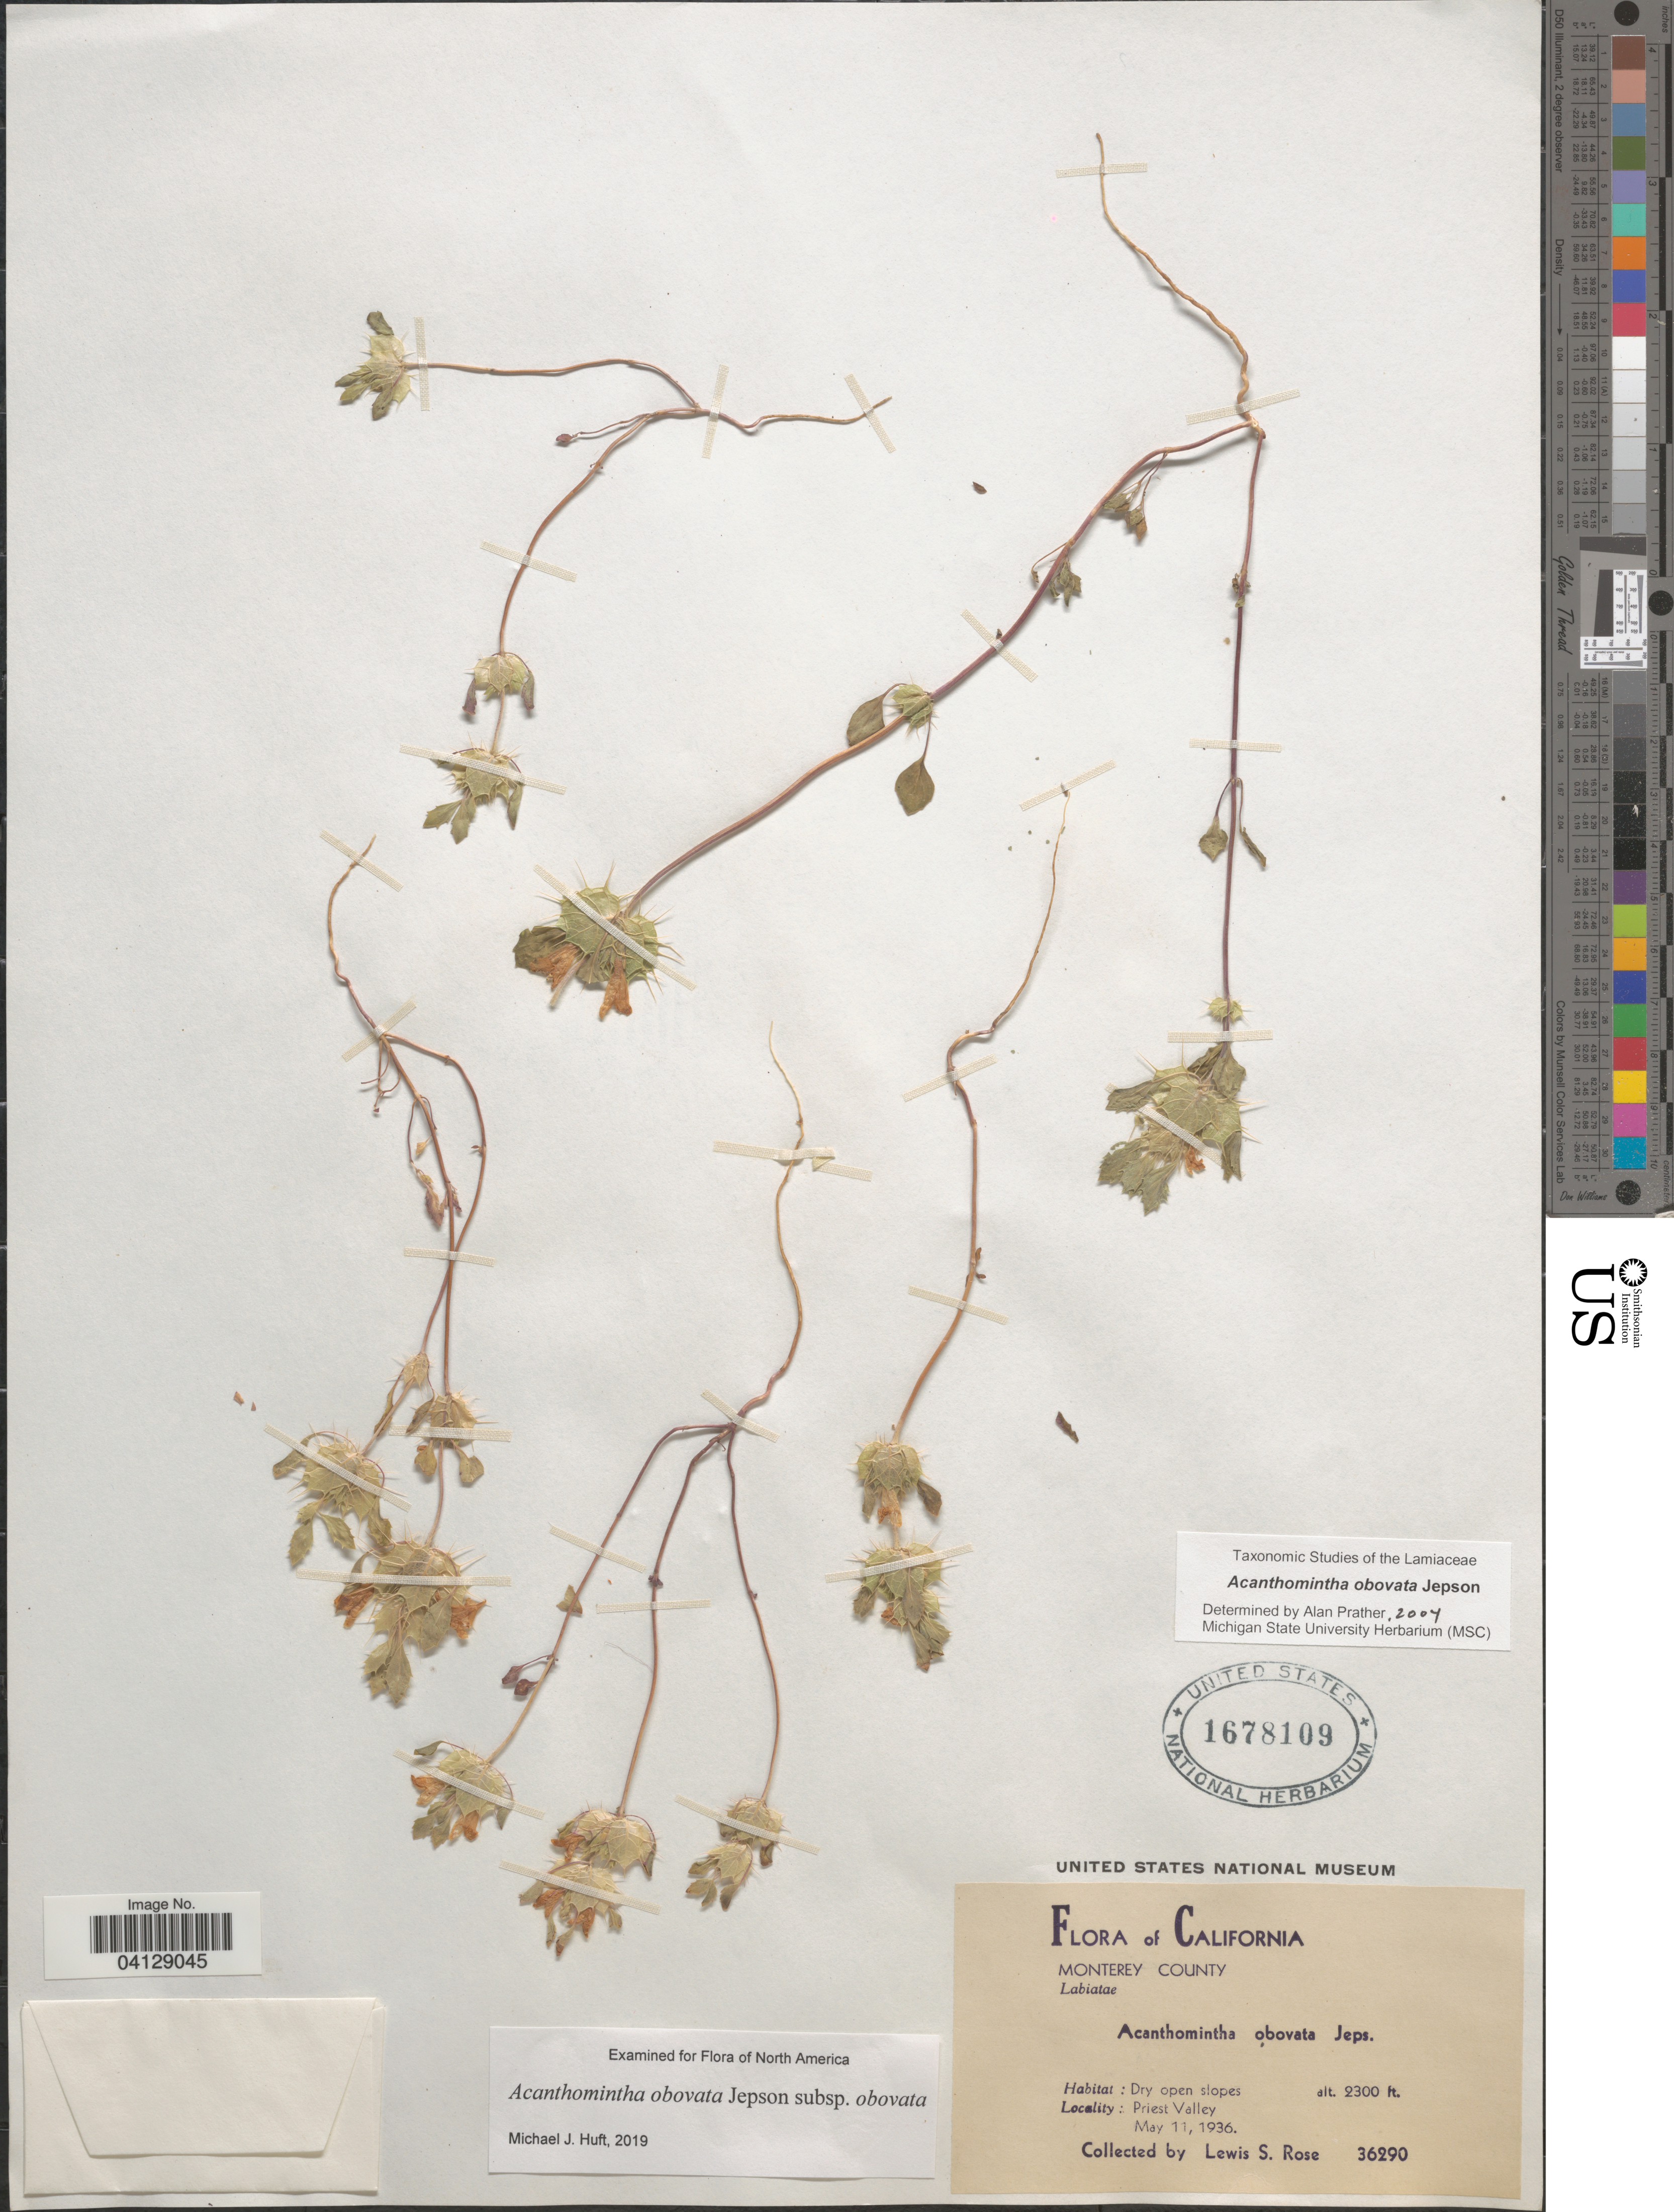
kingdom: Plantae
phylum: Tracheophyta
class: Magnoliopsida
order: Lamiales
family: Lamiaceae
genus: Acanthomintha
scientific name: Acanthomintha obovata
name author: Jeps.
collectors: L. S. Rose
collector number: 36290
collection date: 1936-05-11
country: United States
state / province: California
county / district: Monterey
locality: Monterey County. Priest Valley.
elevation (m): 701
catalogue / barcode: US 1678109